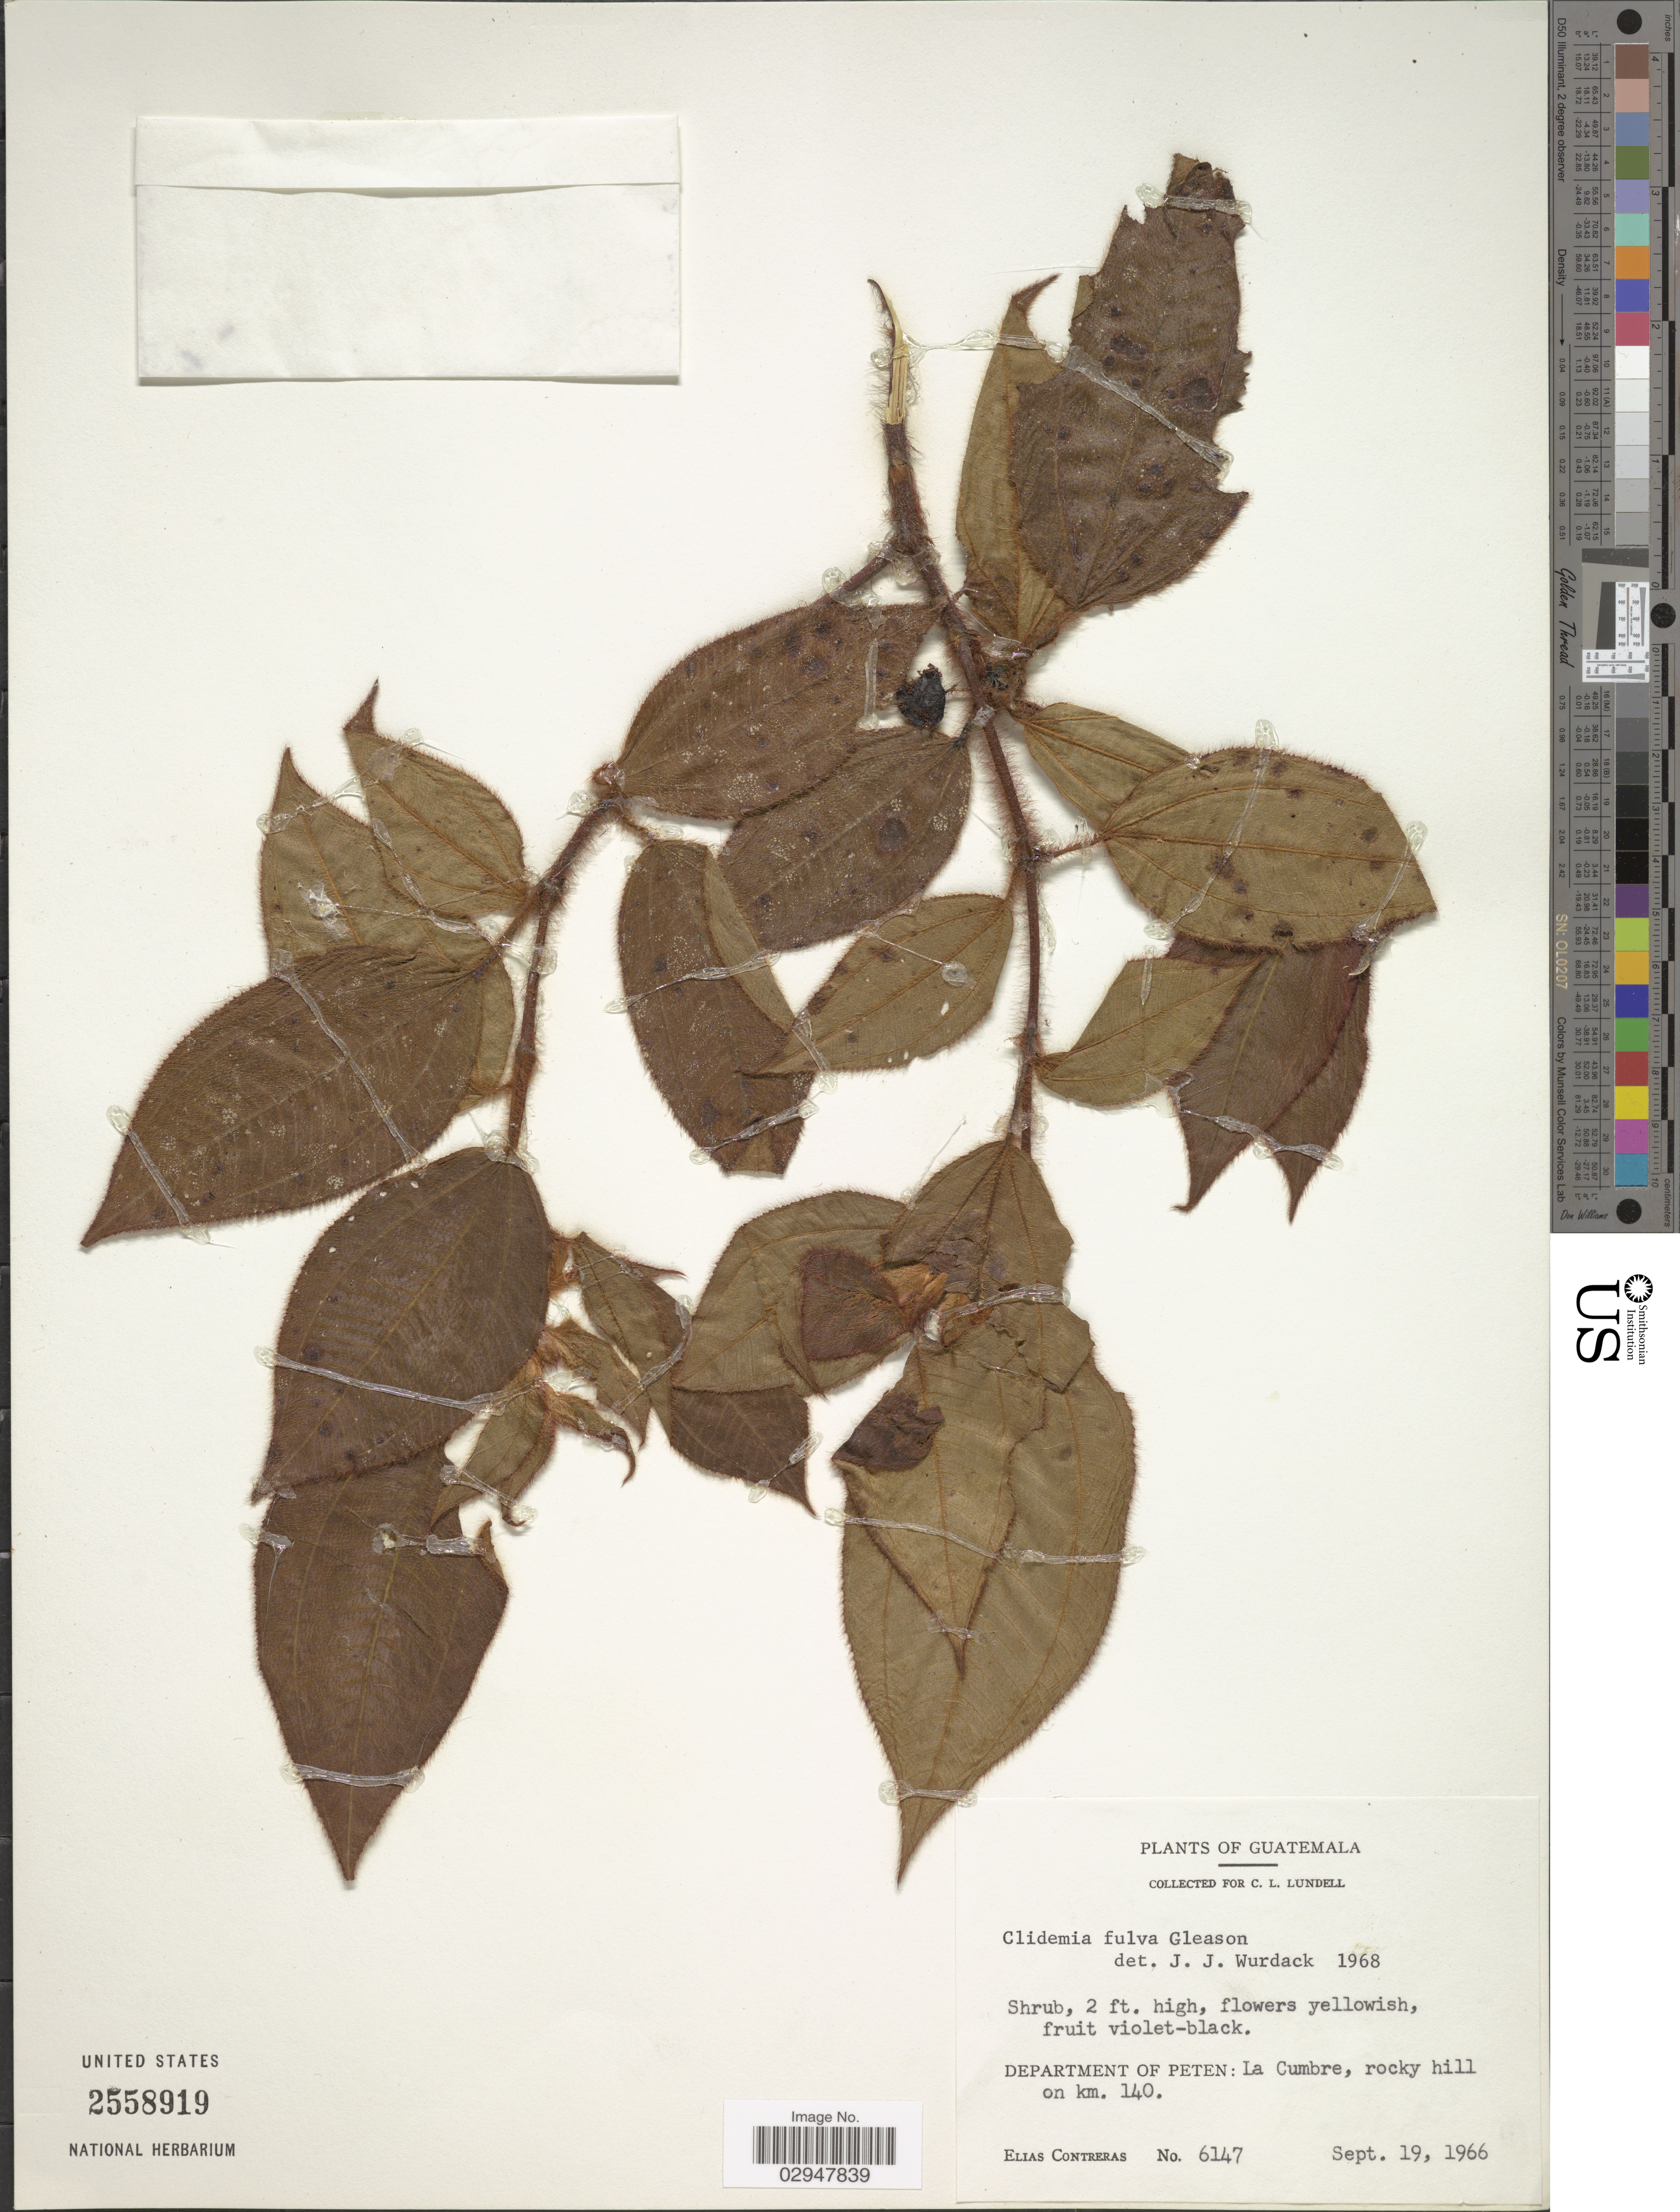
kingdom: Plantae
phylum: Tracheophyta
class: Magnoliopsida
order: Myrtales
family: Melastomataceae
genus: Clidemia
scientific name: Clidemia fulva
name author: Gleason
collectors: E. Contreras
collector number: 6147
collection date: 1966-07-19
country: Guatemala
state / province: El Petén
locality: Department of Peten: La Cumbre, rocky hill on km. 140.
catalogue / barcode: US 2558919